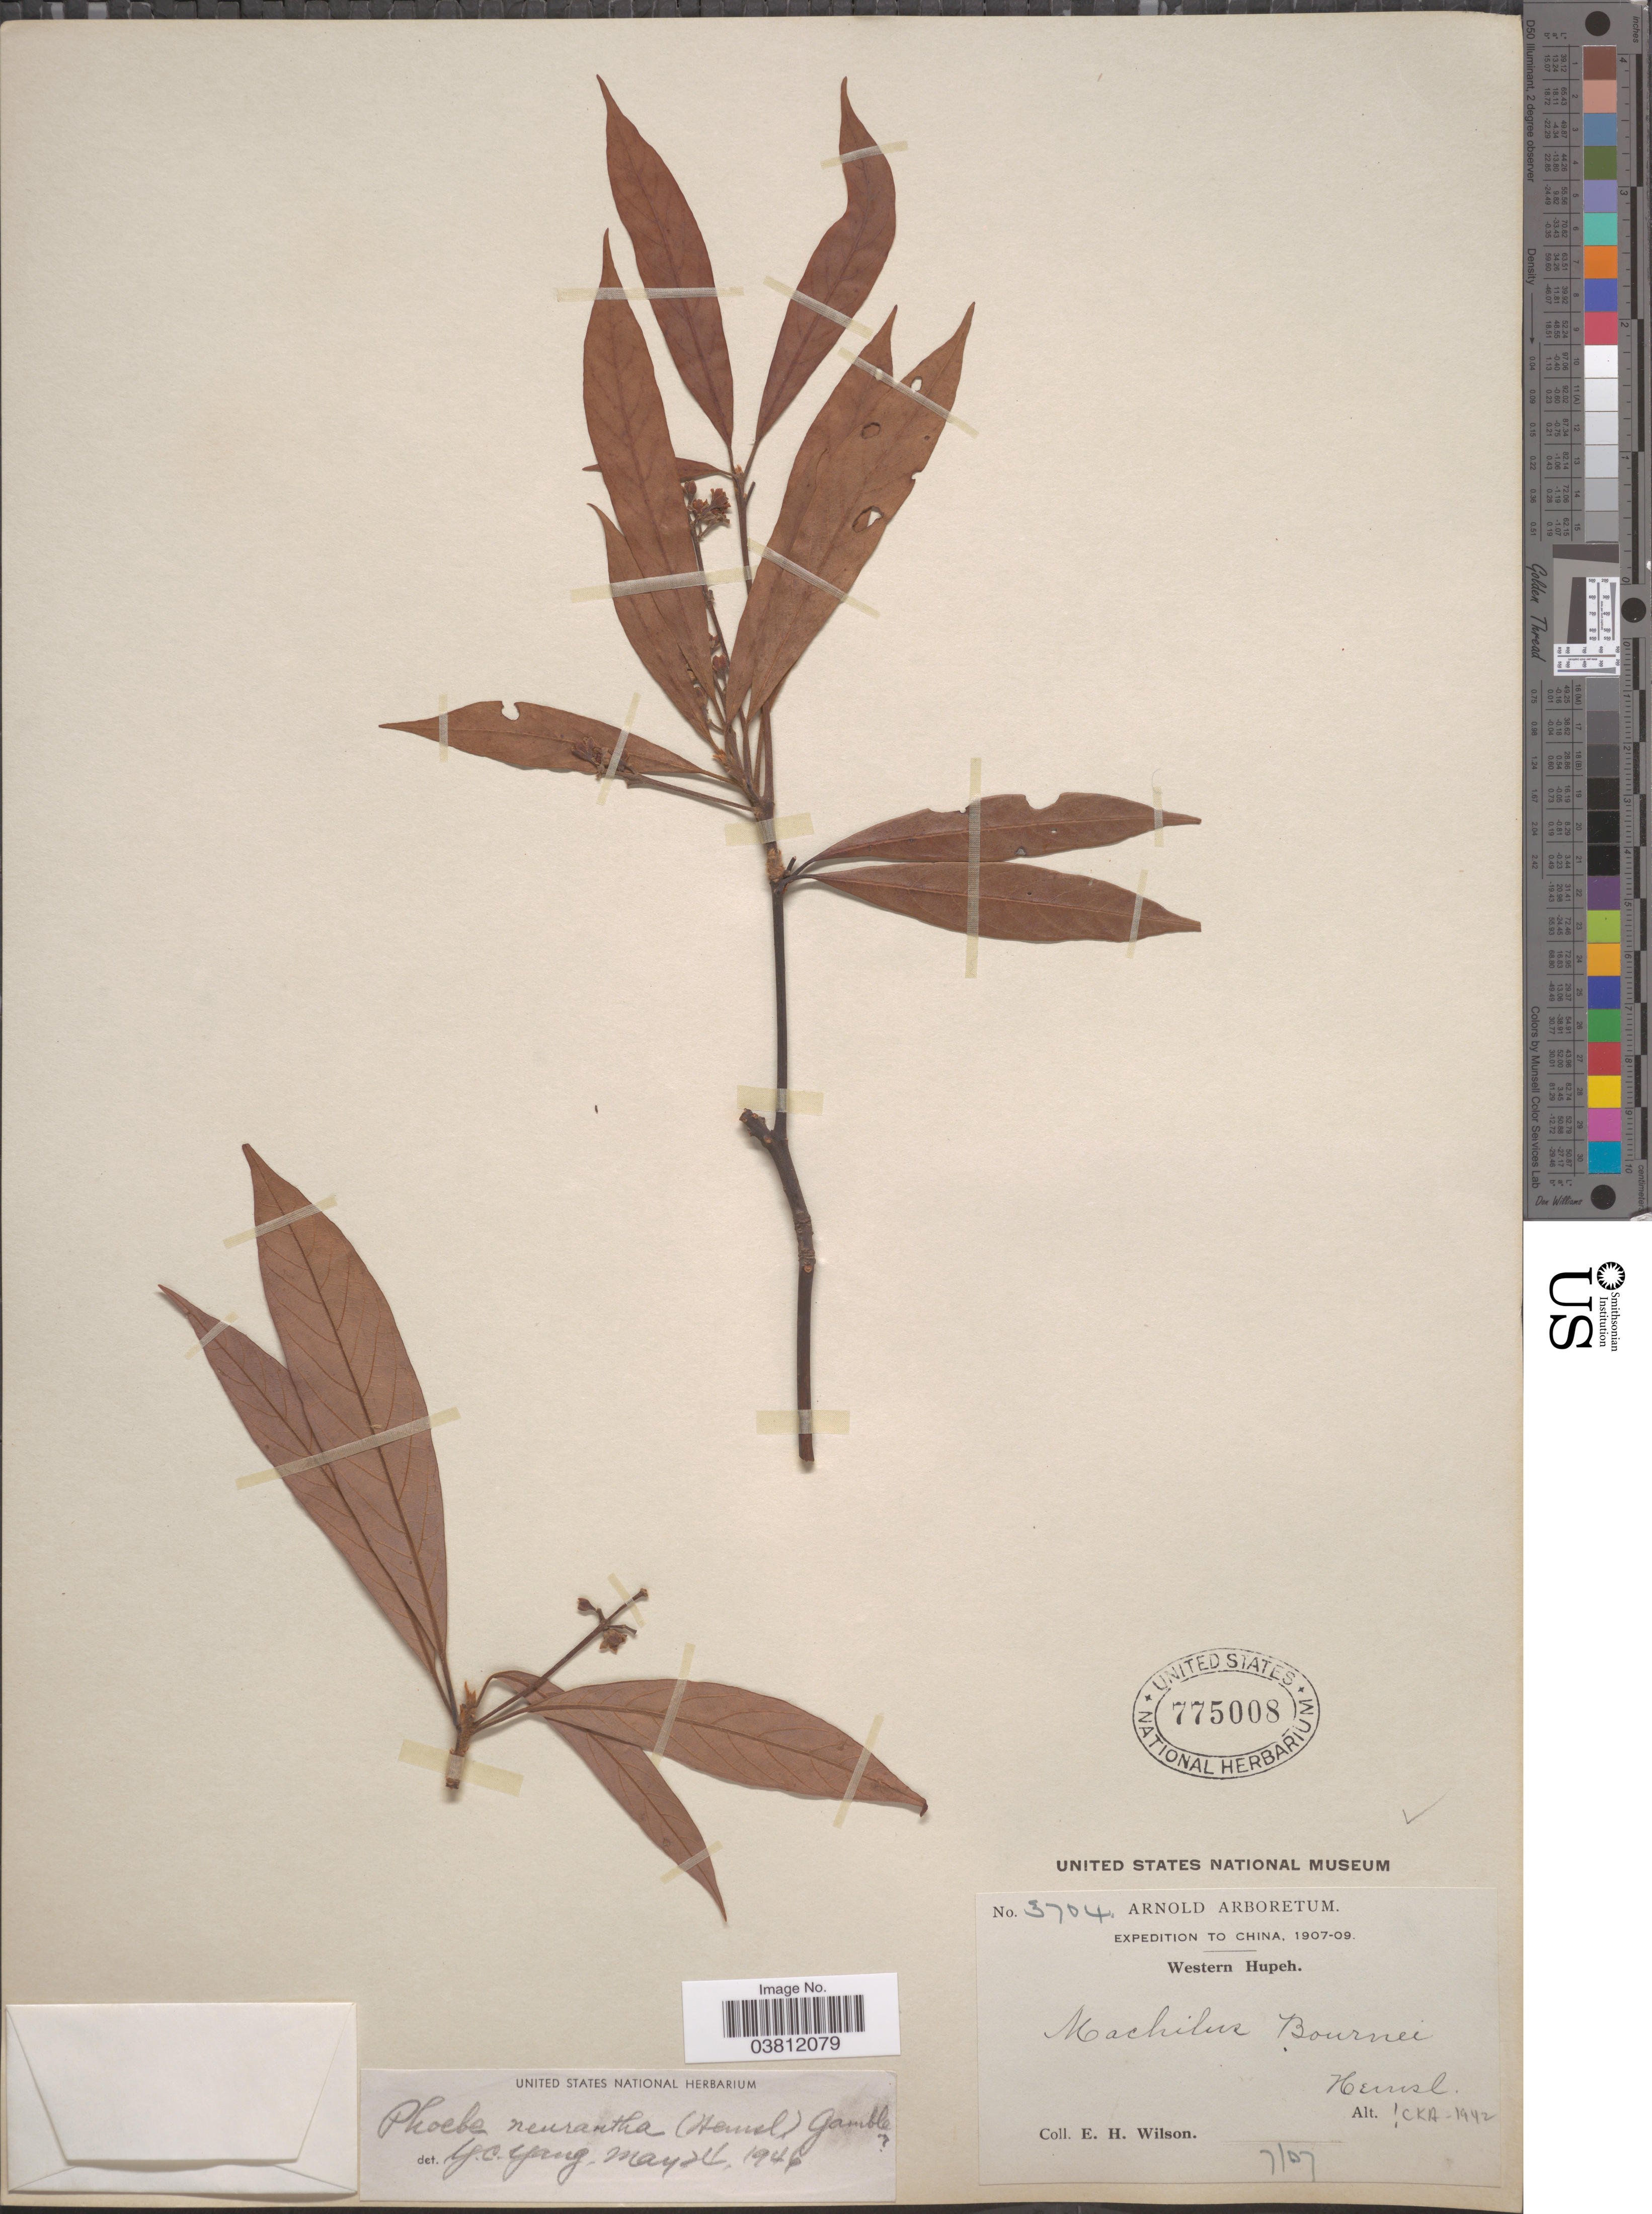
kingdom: Plantae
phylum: Tracheophyta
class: Magnoliopsida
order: Laurales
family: Lauraceae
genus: Phoebe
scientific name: Phoebe neurantha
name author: Gamble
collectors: E. Wilson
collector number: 3704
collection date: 1907-07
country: China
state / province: Hubei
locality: Western Hupeh.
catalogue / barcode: US 775008